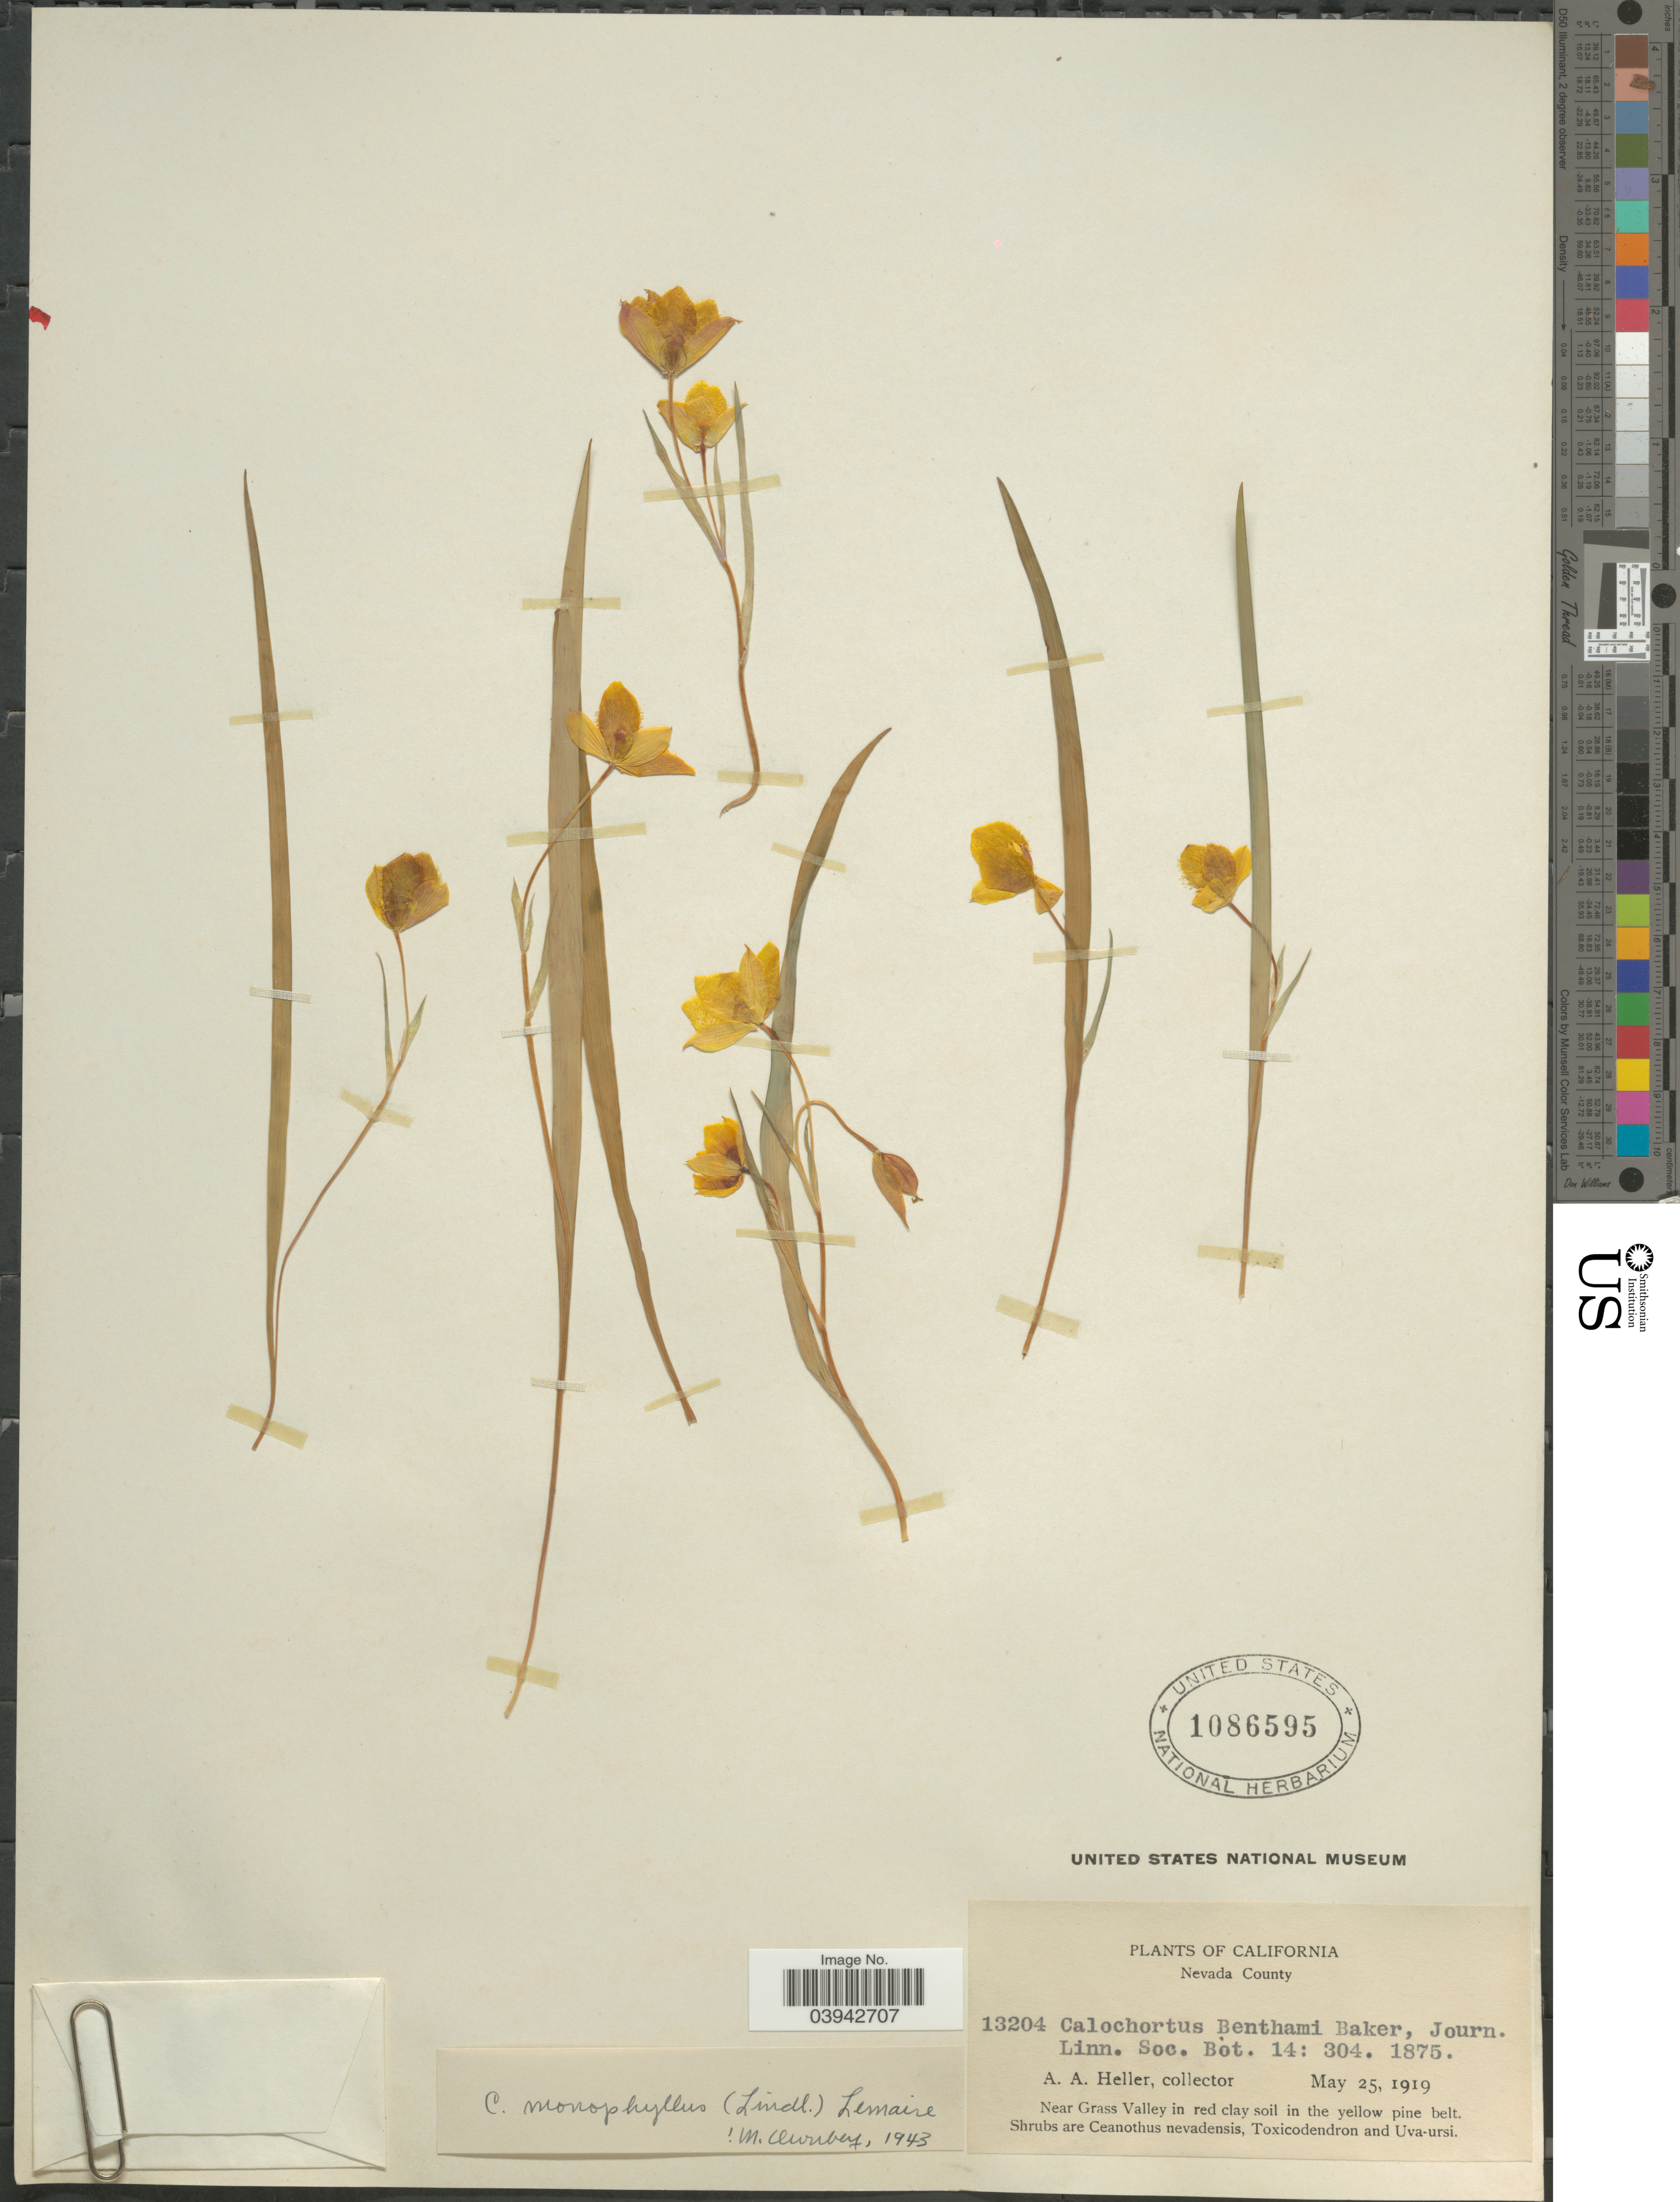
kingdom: Plantae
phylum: Tracheophyta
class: Liliopsida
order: Liliales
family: Liliaceae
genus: Calochortus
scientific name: Calochortus monophyllus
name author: (Lindl.) Lem.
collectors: A. A. Heller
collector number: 13204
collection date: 1919-05-25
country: United States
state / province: California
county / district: Nevada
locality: Nevada County. Near Grass Valley in red clay soil in the yellow pine belt.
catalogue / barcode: US 1086595